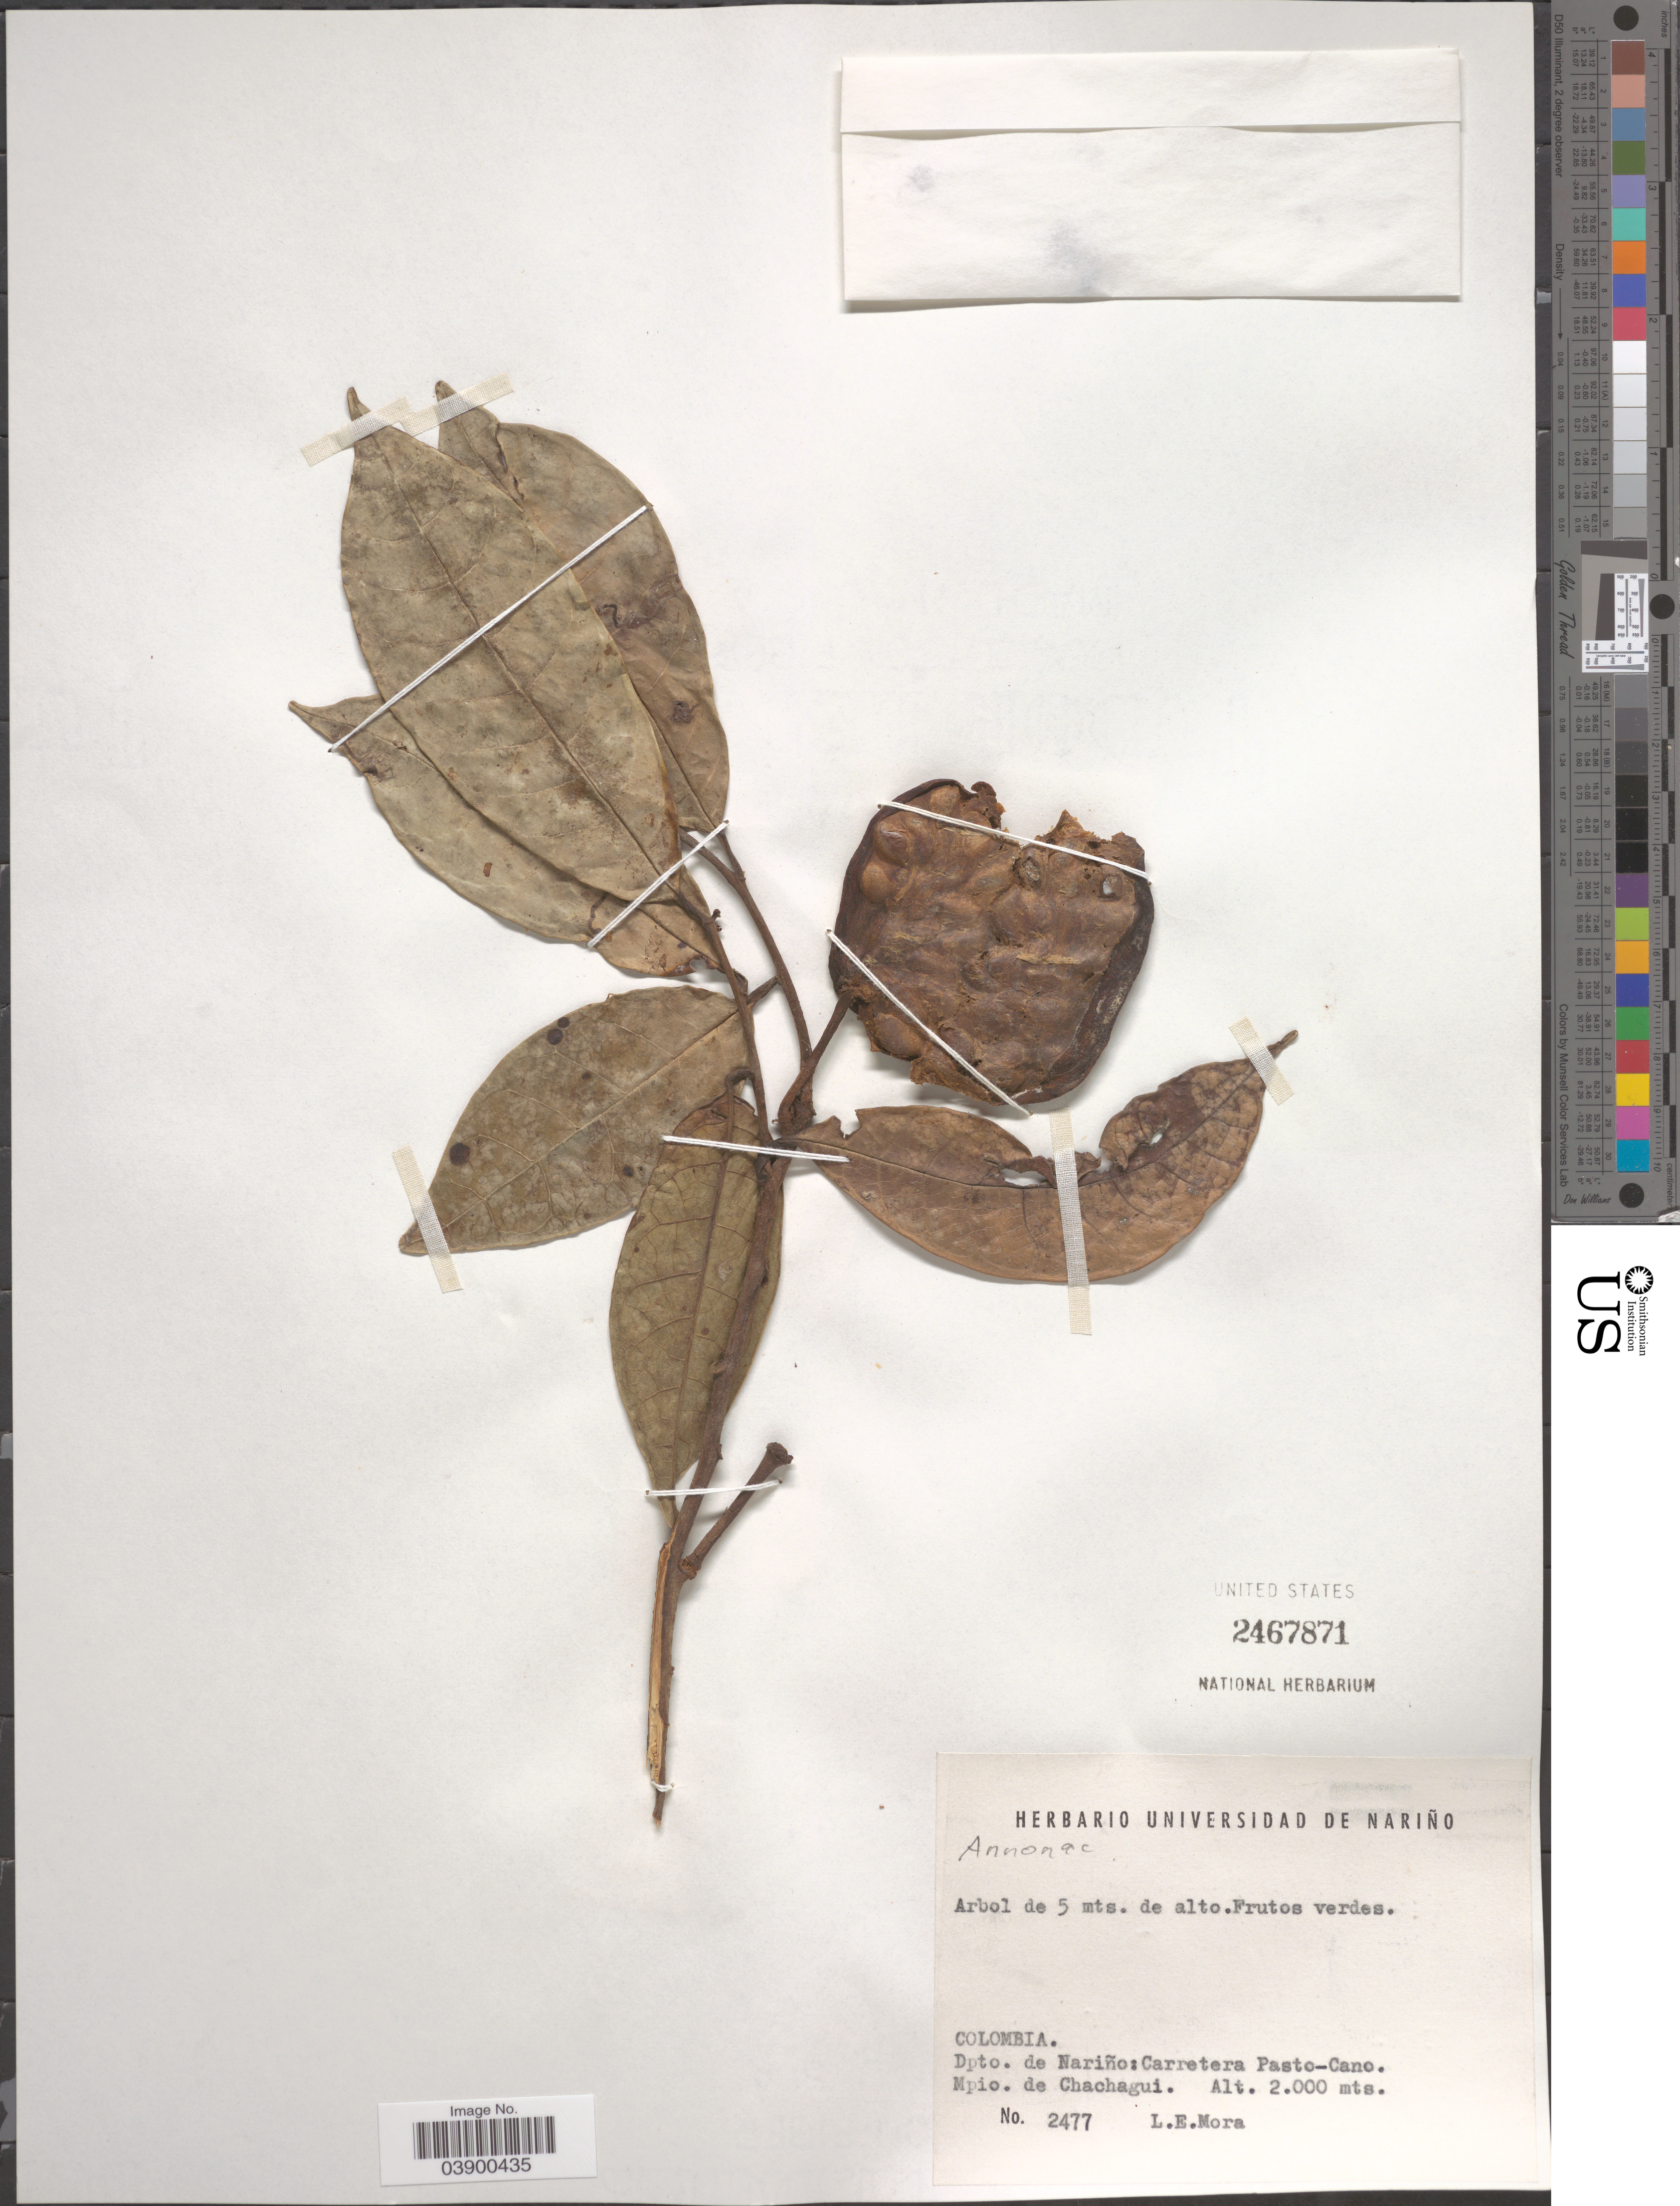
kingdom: Plantae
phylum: Tracheophyta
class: Magnoliopsida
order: Magnoliales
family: Annonaceae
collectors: L. Mora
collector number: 2477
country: Colombia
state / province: Nariño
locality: Dpto. de Nariño: Carretera Pasto Cano, Mpio. de Chachagui.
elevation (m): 2000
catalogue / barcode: US 2467871